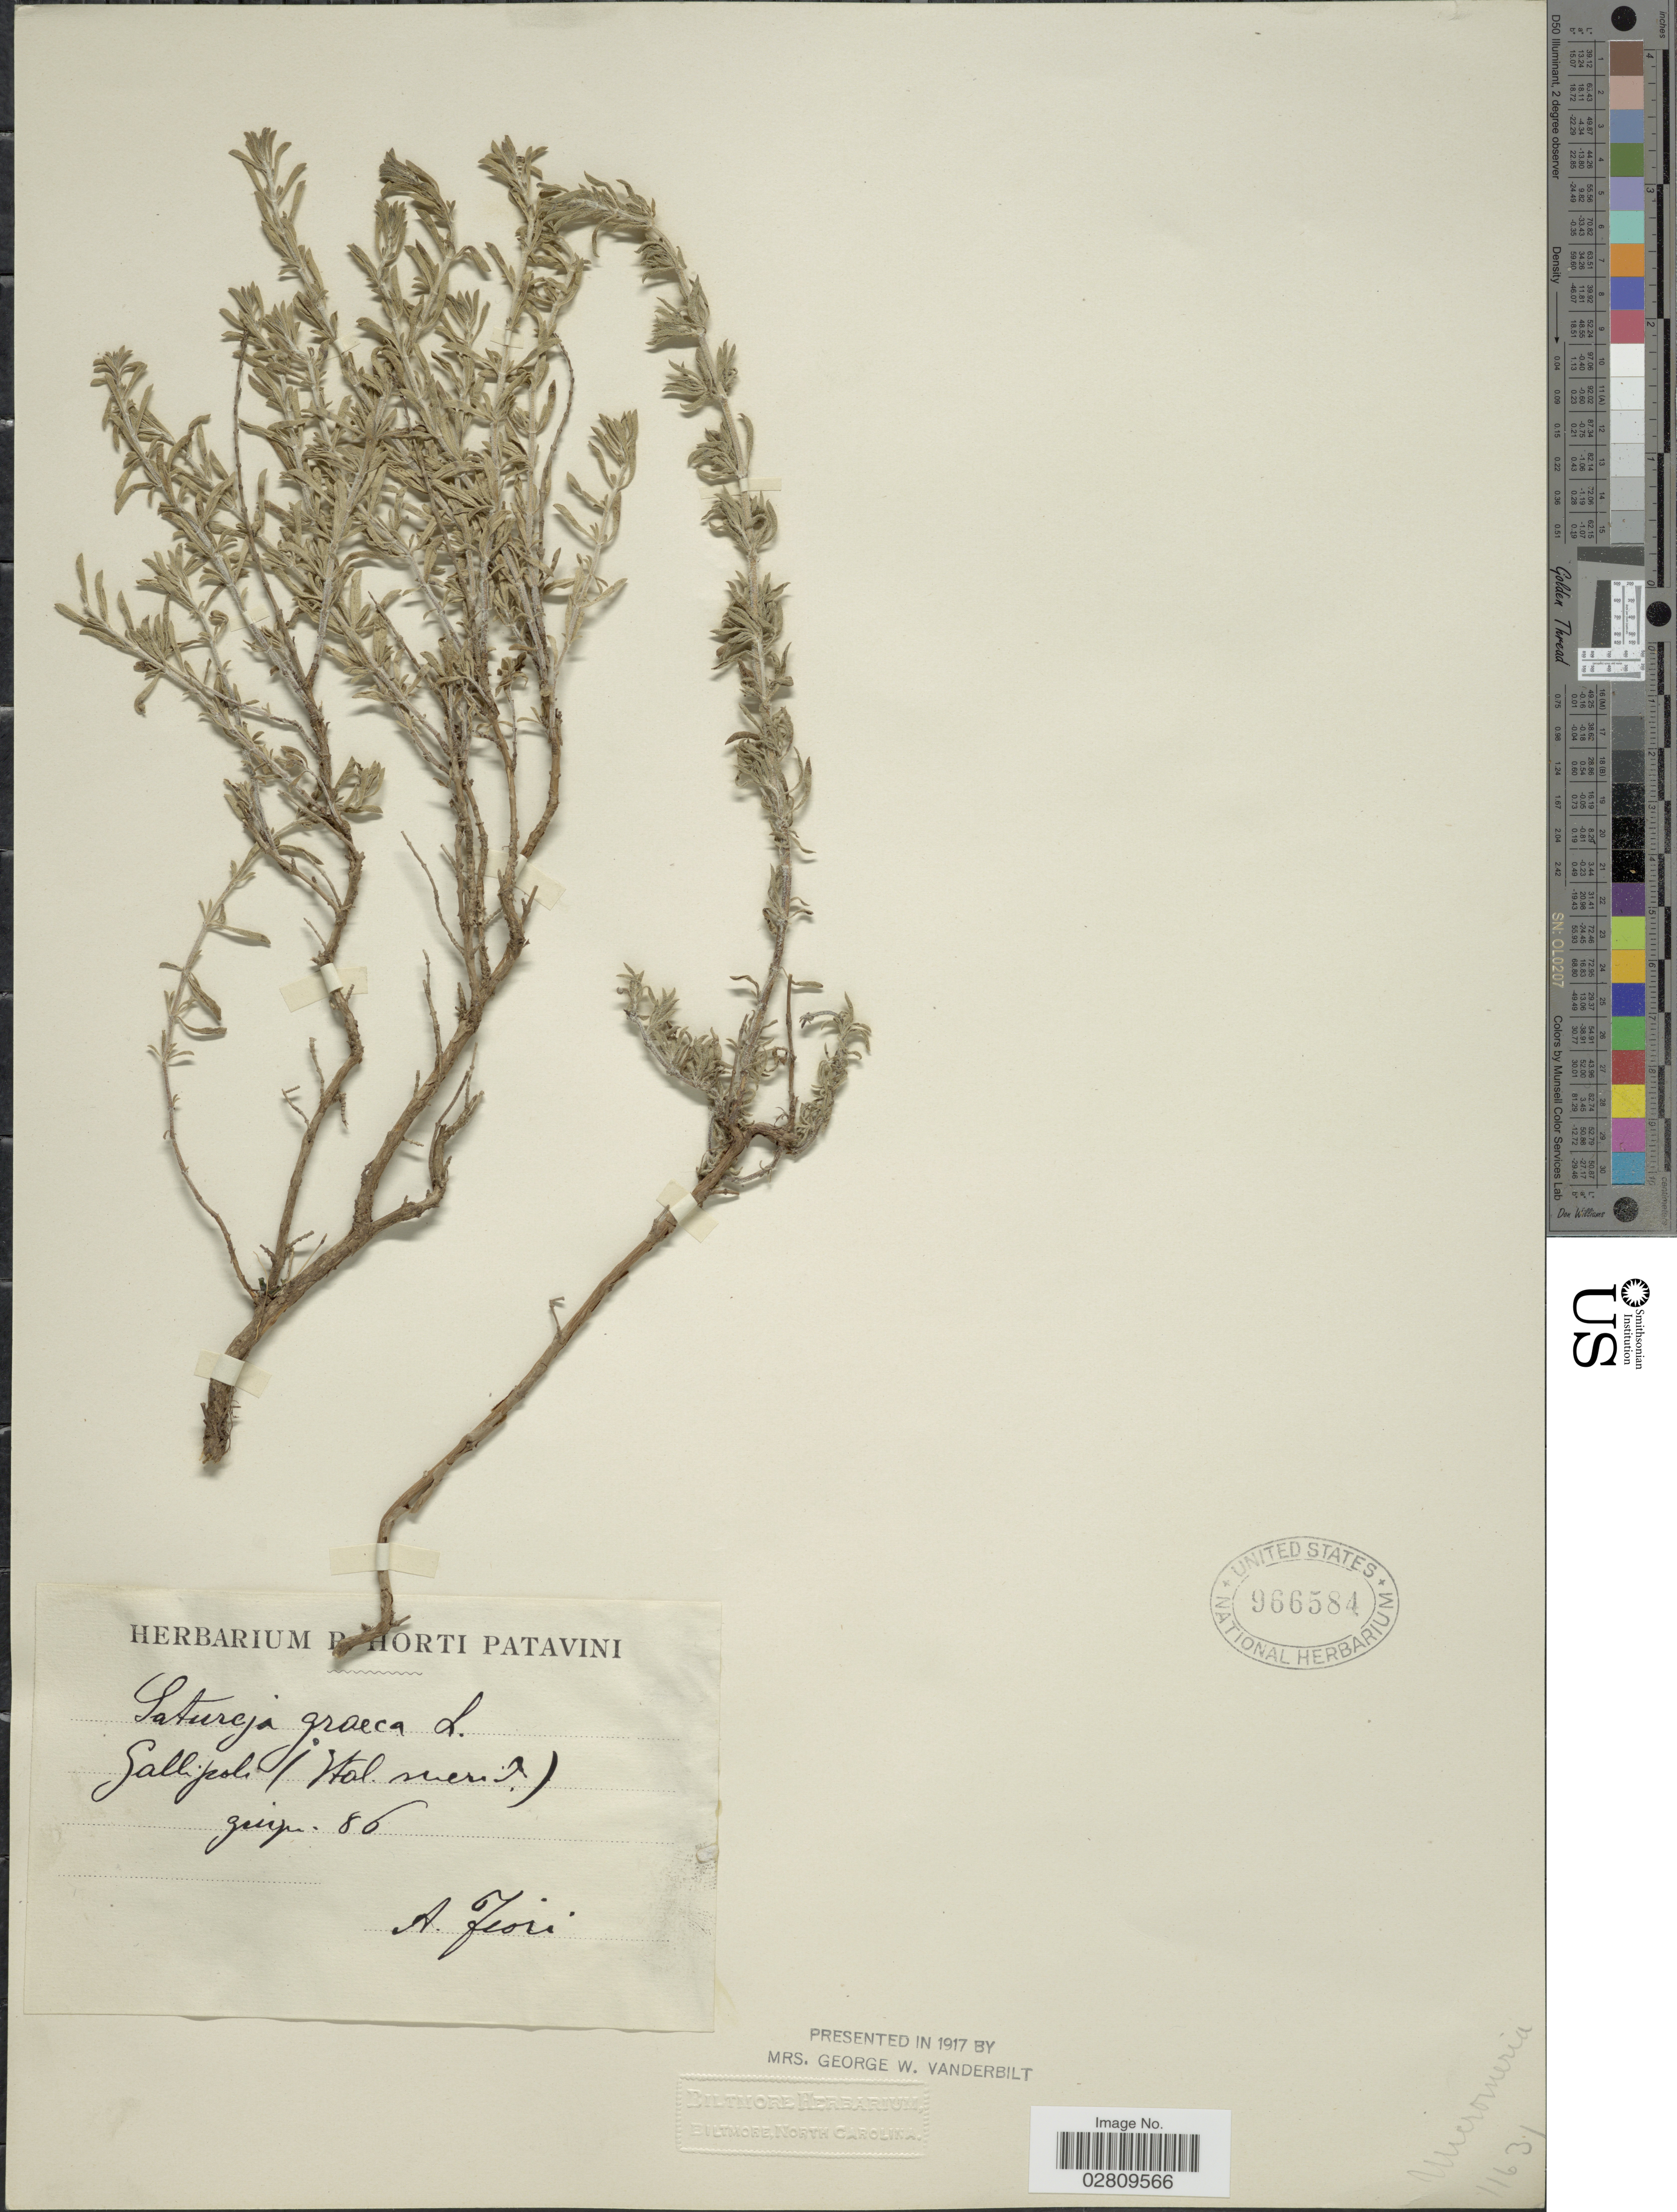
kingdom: Plantae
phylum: Tracheophyta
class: Magnoliopsida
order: Lamiales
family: Lamiaceae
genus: Micromeria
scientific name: Micromeria graeca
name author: Benth. ex Rchb.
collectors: A. Fiori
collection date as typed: Transcribed d/m/y: /7/86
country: Italy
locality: Gallipoli (Ital. merid.).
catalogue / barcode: US 966584